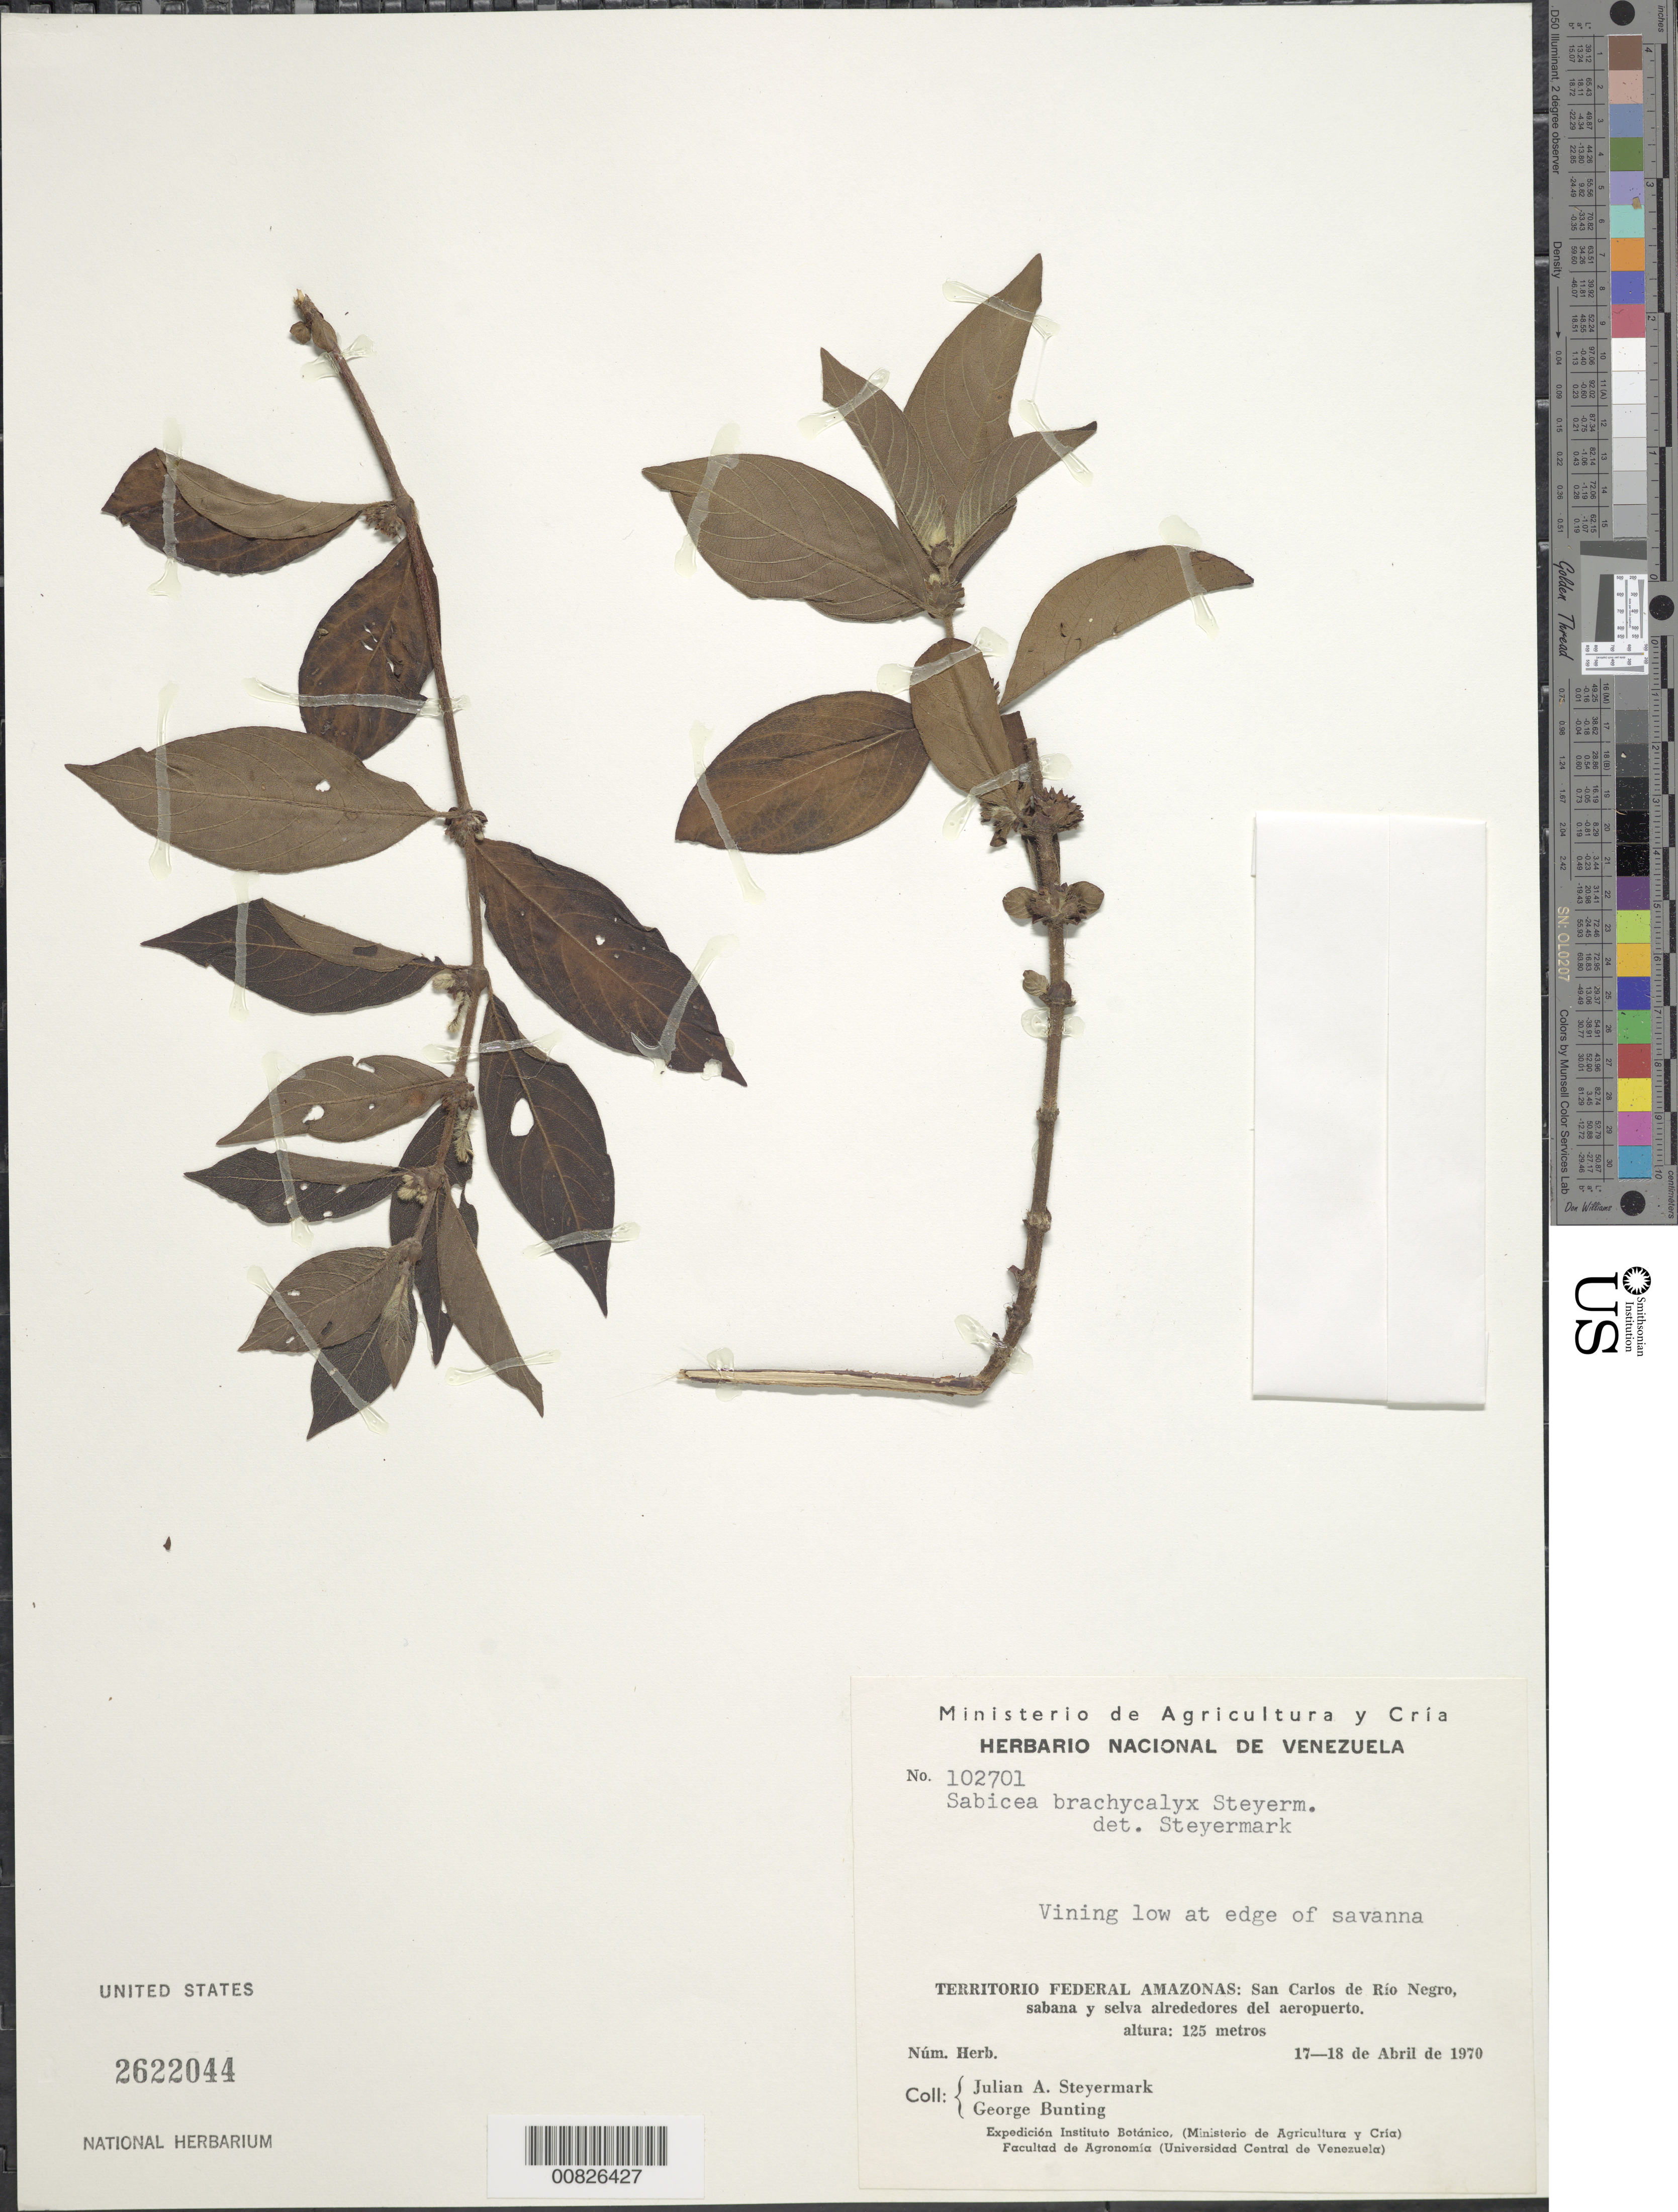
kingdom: Plantae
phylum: Tracheophyta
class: Magnoliopsida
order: Gentianales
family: Rubiaceae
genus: Sabicea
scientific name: Sabicea brachycalyx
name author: Steyerm.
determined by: Steyermark, Julian A., (VEN)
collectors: J. Steyermark & G. S. Bunting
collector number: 102701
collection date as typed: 17-Apr-70 to 18-Apr-70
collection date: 1970-04-17/1970-04-18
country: Venezuela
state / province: Amazonas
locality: San Carlos de Río Negro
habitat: Savanna and forest, outskirts of airport; at low edge of savanna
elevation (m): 125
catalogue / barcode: US 2622044